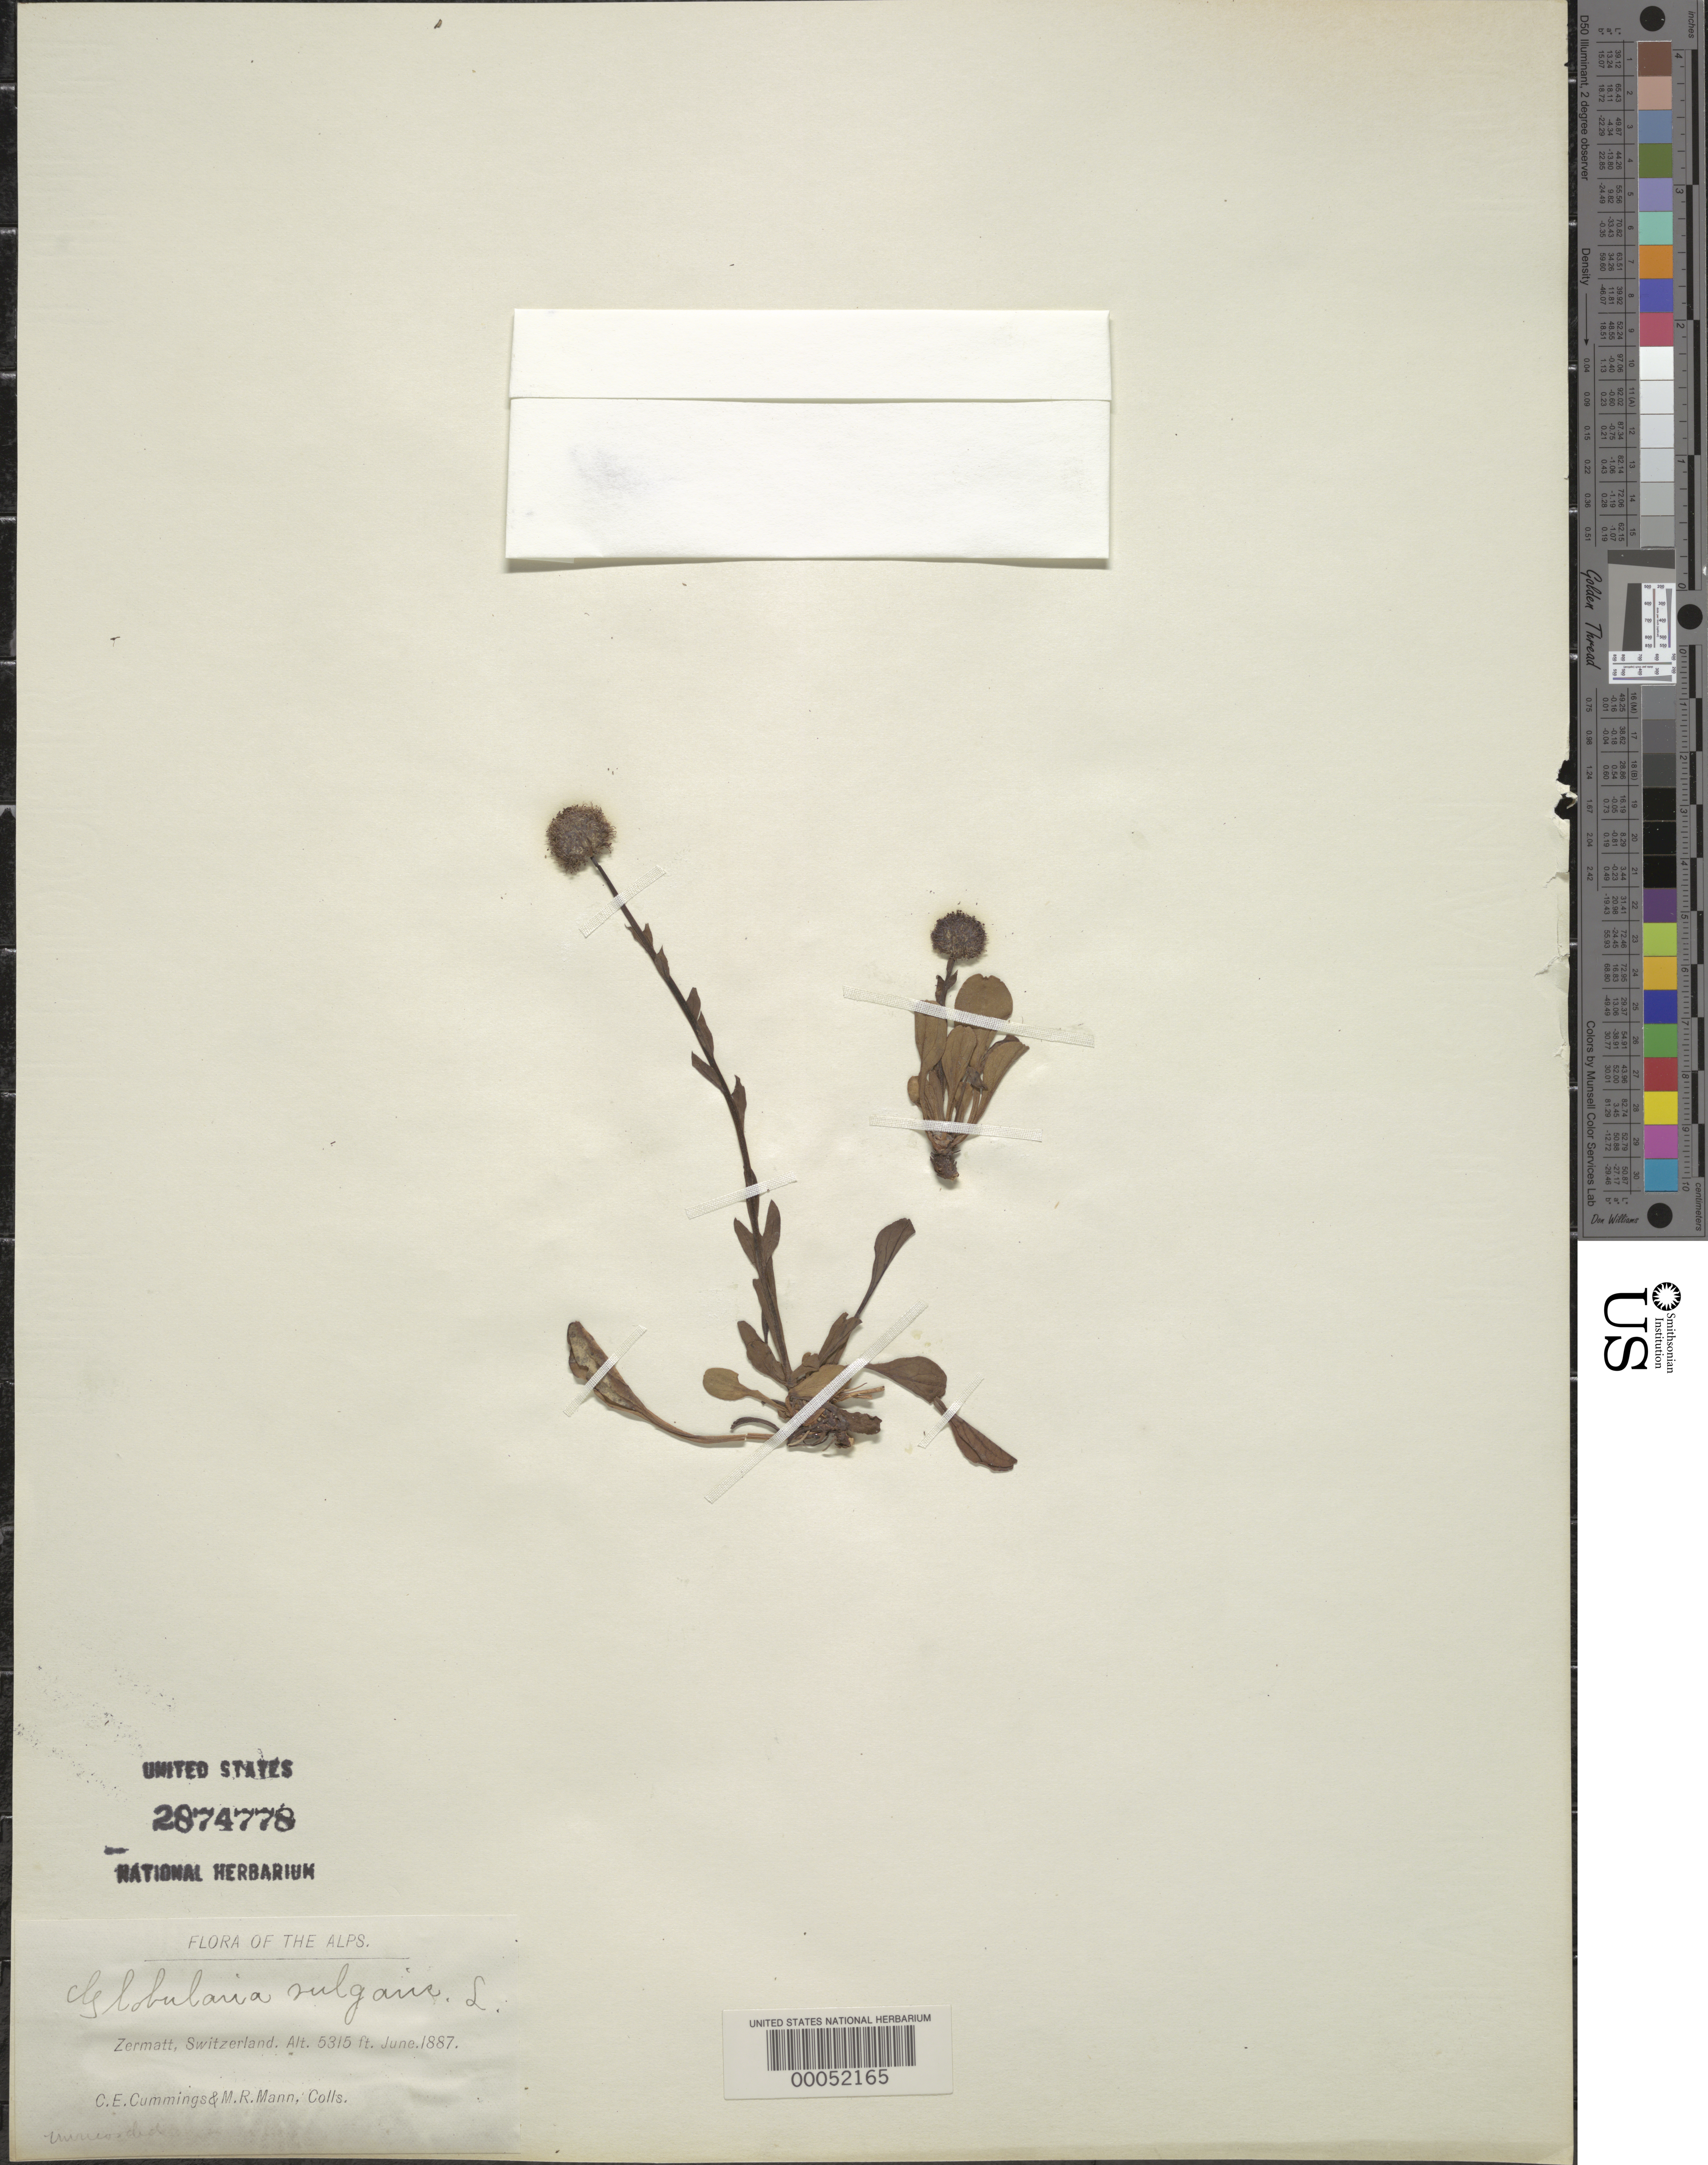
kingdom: Plantae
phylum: Tracheophyta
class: Magnoliopsida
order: Lamiales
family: Plantaginaceae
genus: Globularia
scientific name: Globularia vulgaris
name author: L.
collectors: C. Cummings & M. Mann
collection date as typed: Jun 1887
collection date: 1887-06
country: Switzerland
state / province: Valais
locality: Zermatt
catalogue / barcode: US 2874778